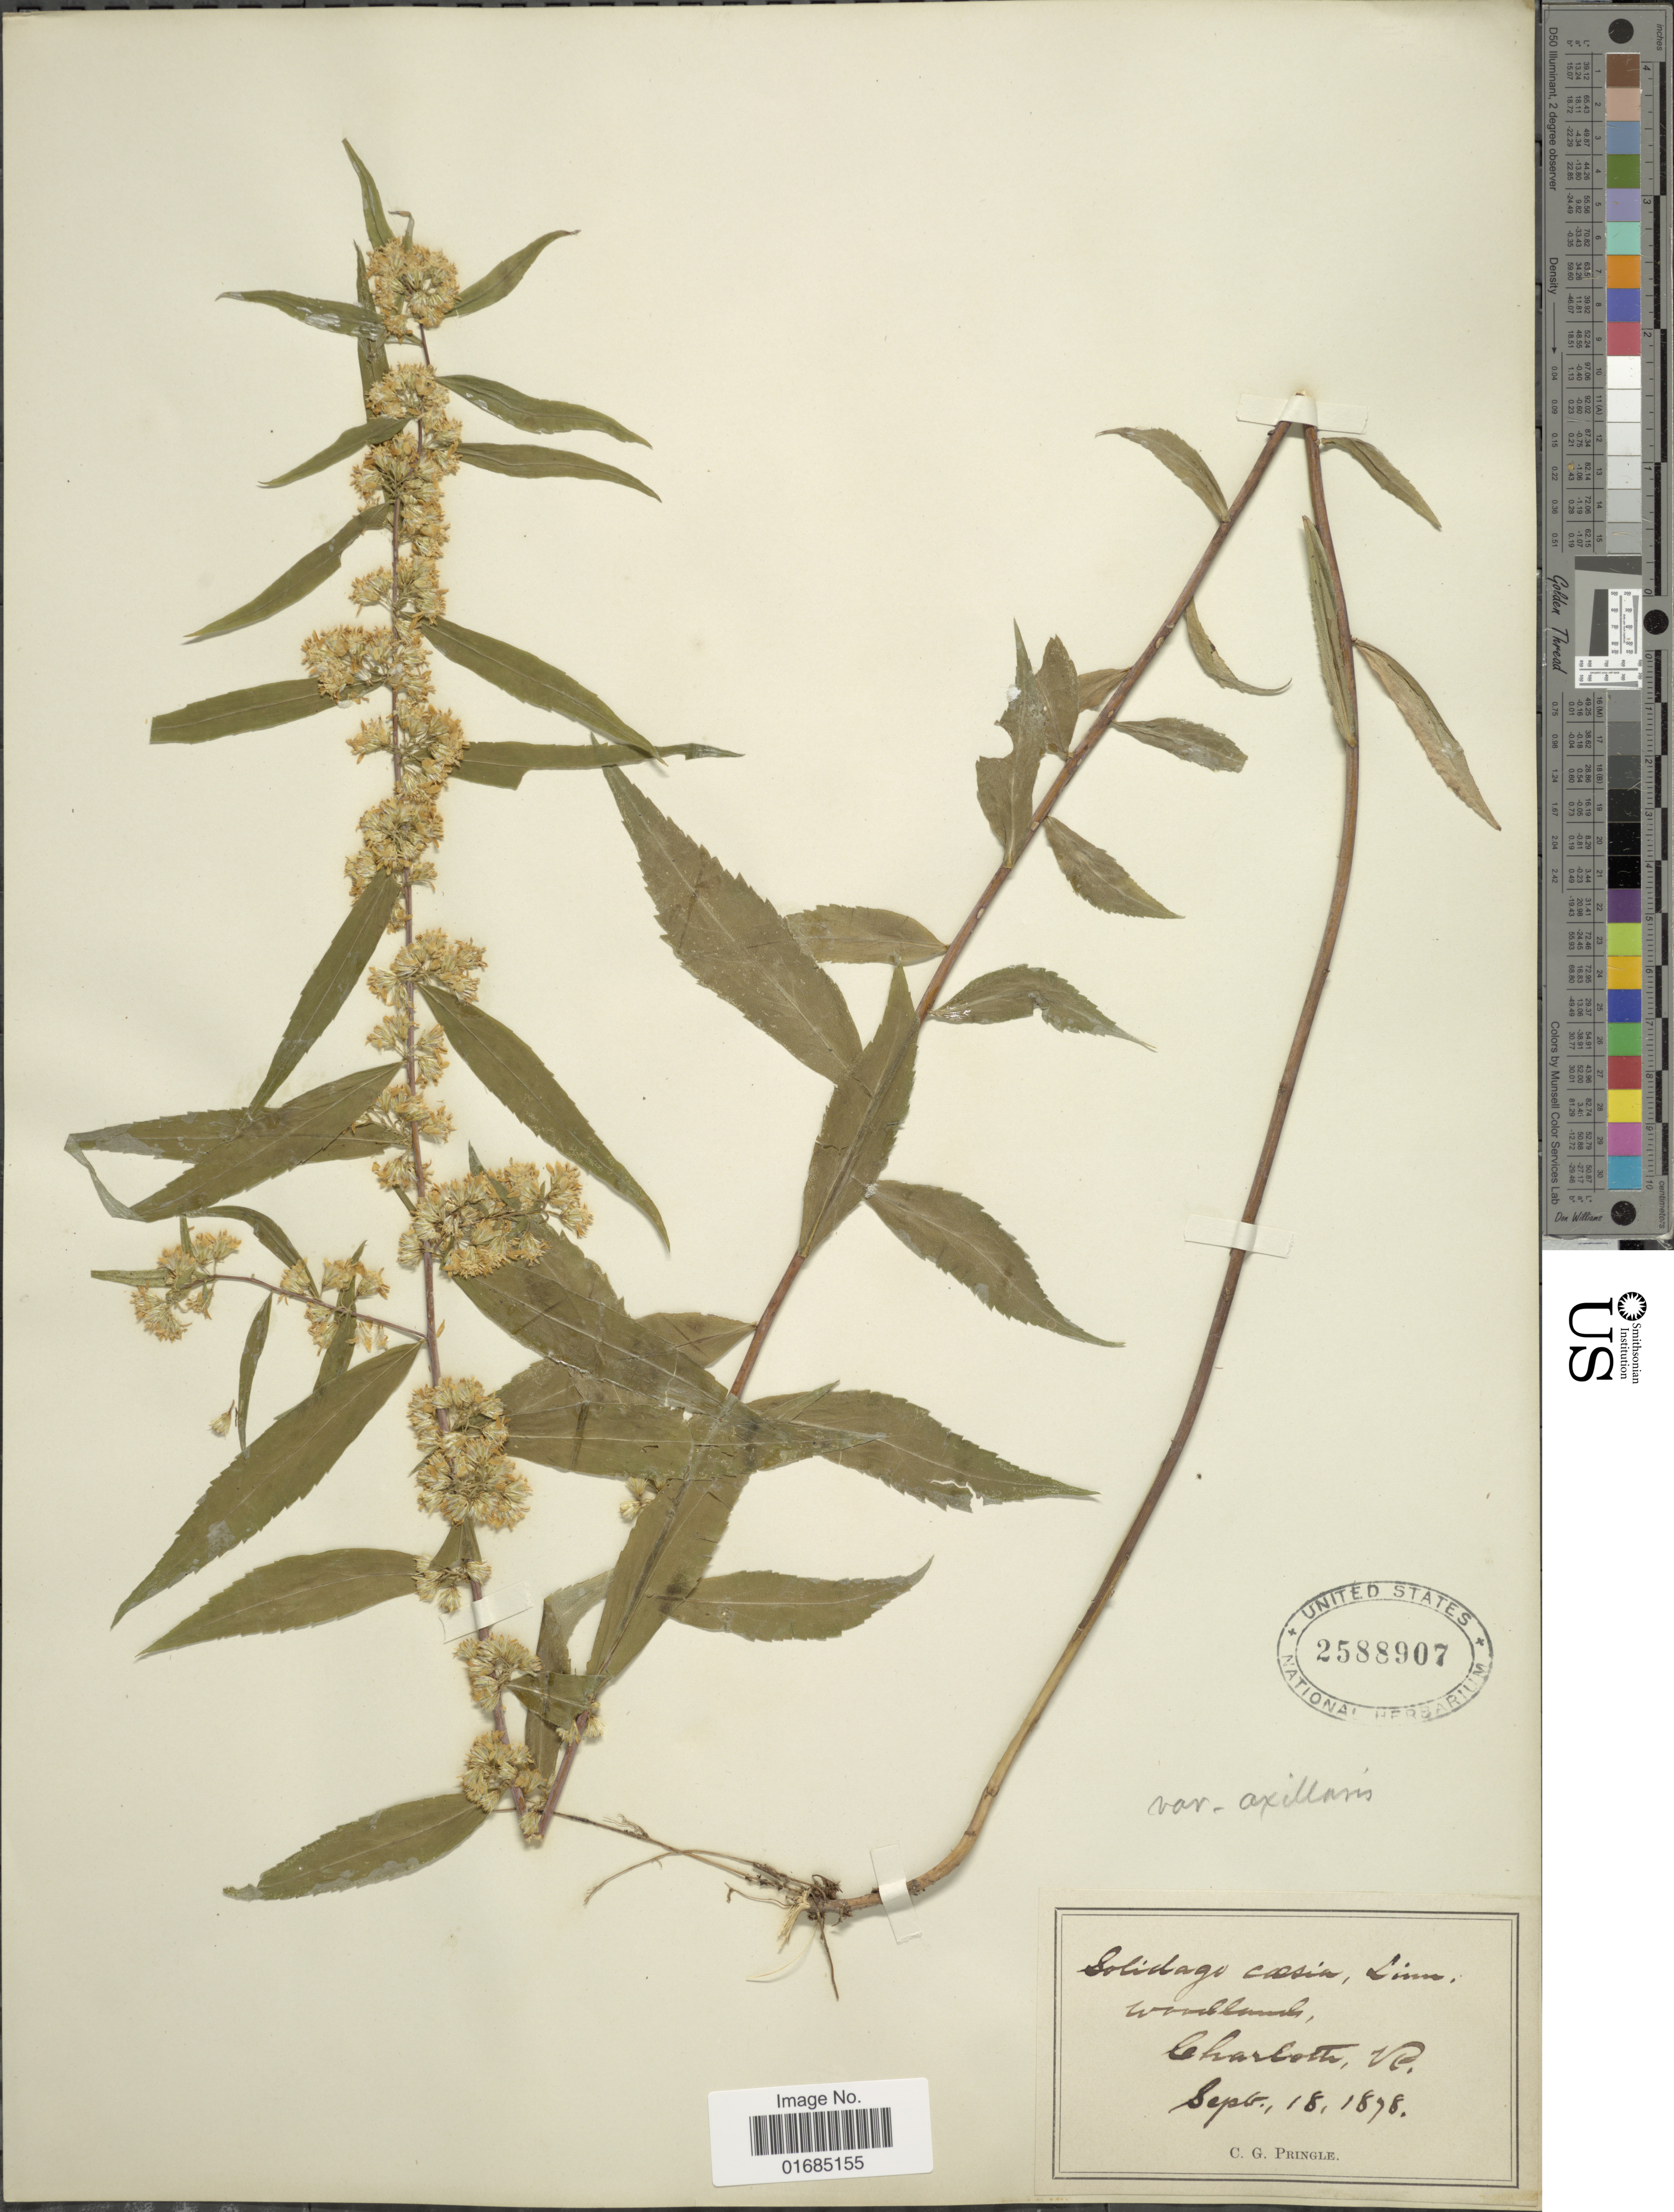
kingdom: Plantae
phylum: Tracheophyta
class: Magnoliopsida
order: Asterales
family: Asteraceae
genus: Solidago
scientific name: Solidago caesia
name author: L.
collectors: C. G. Pringle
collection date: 1878-09-18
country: United States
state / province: Vermont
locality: Charloth.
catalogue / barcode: US 2588907